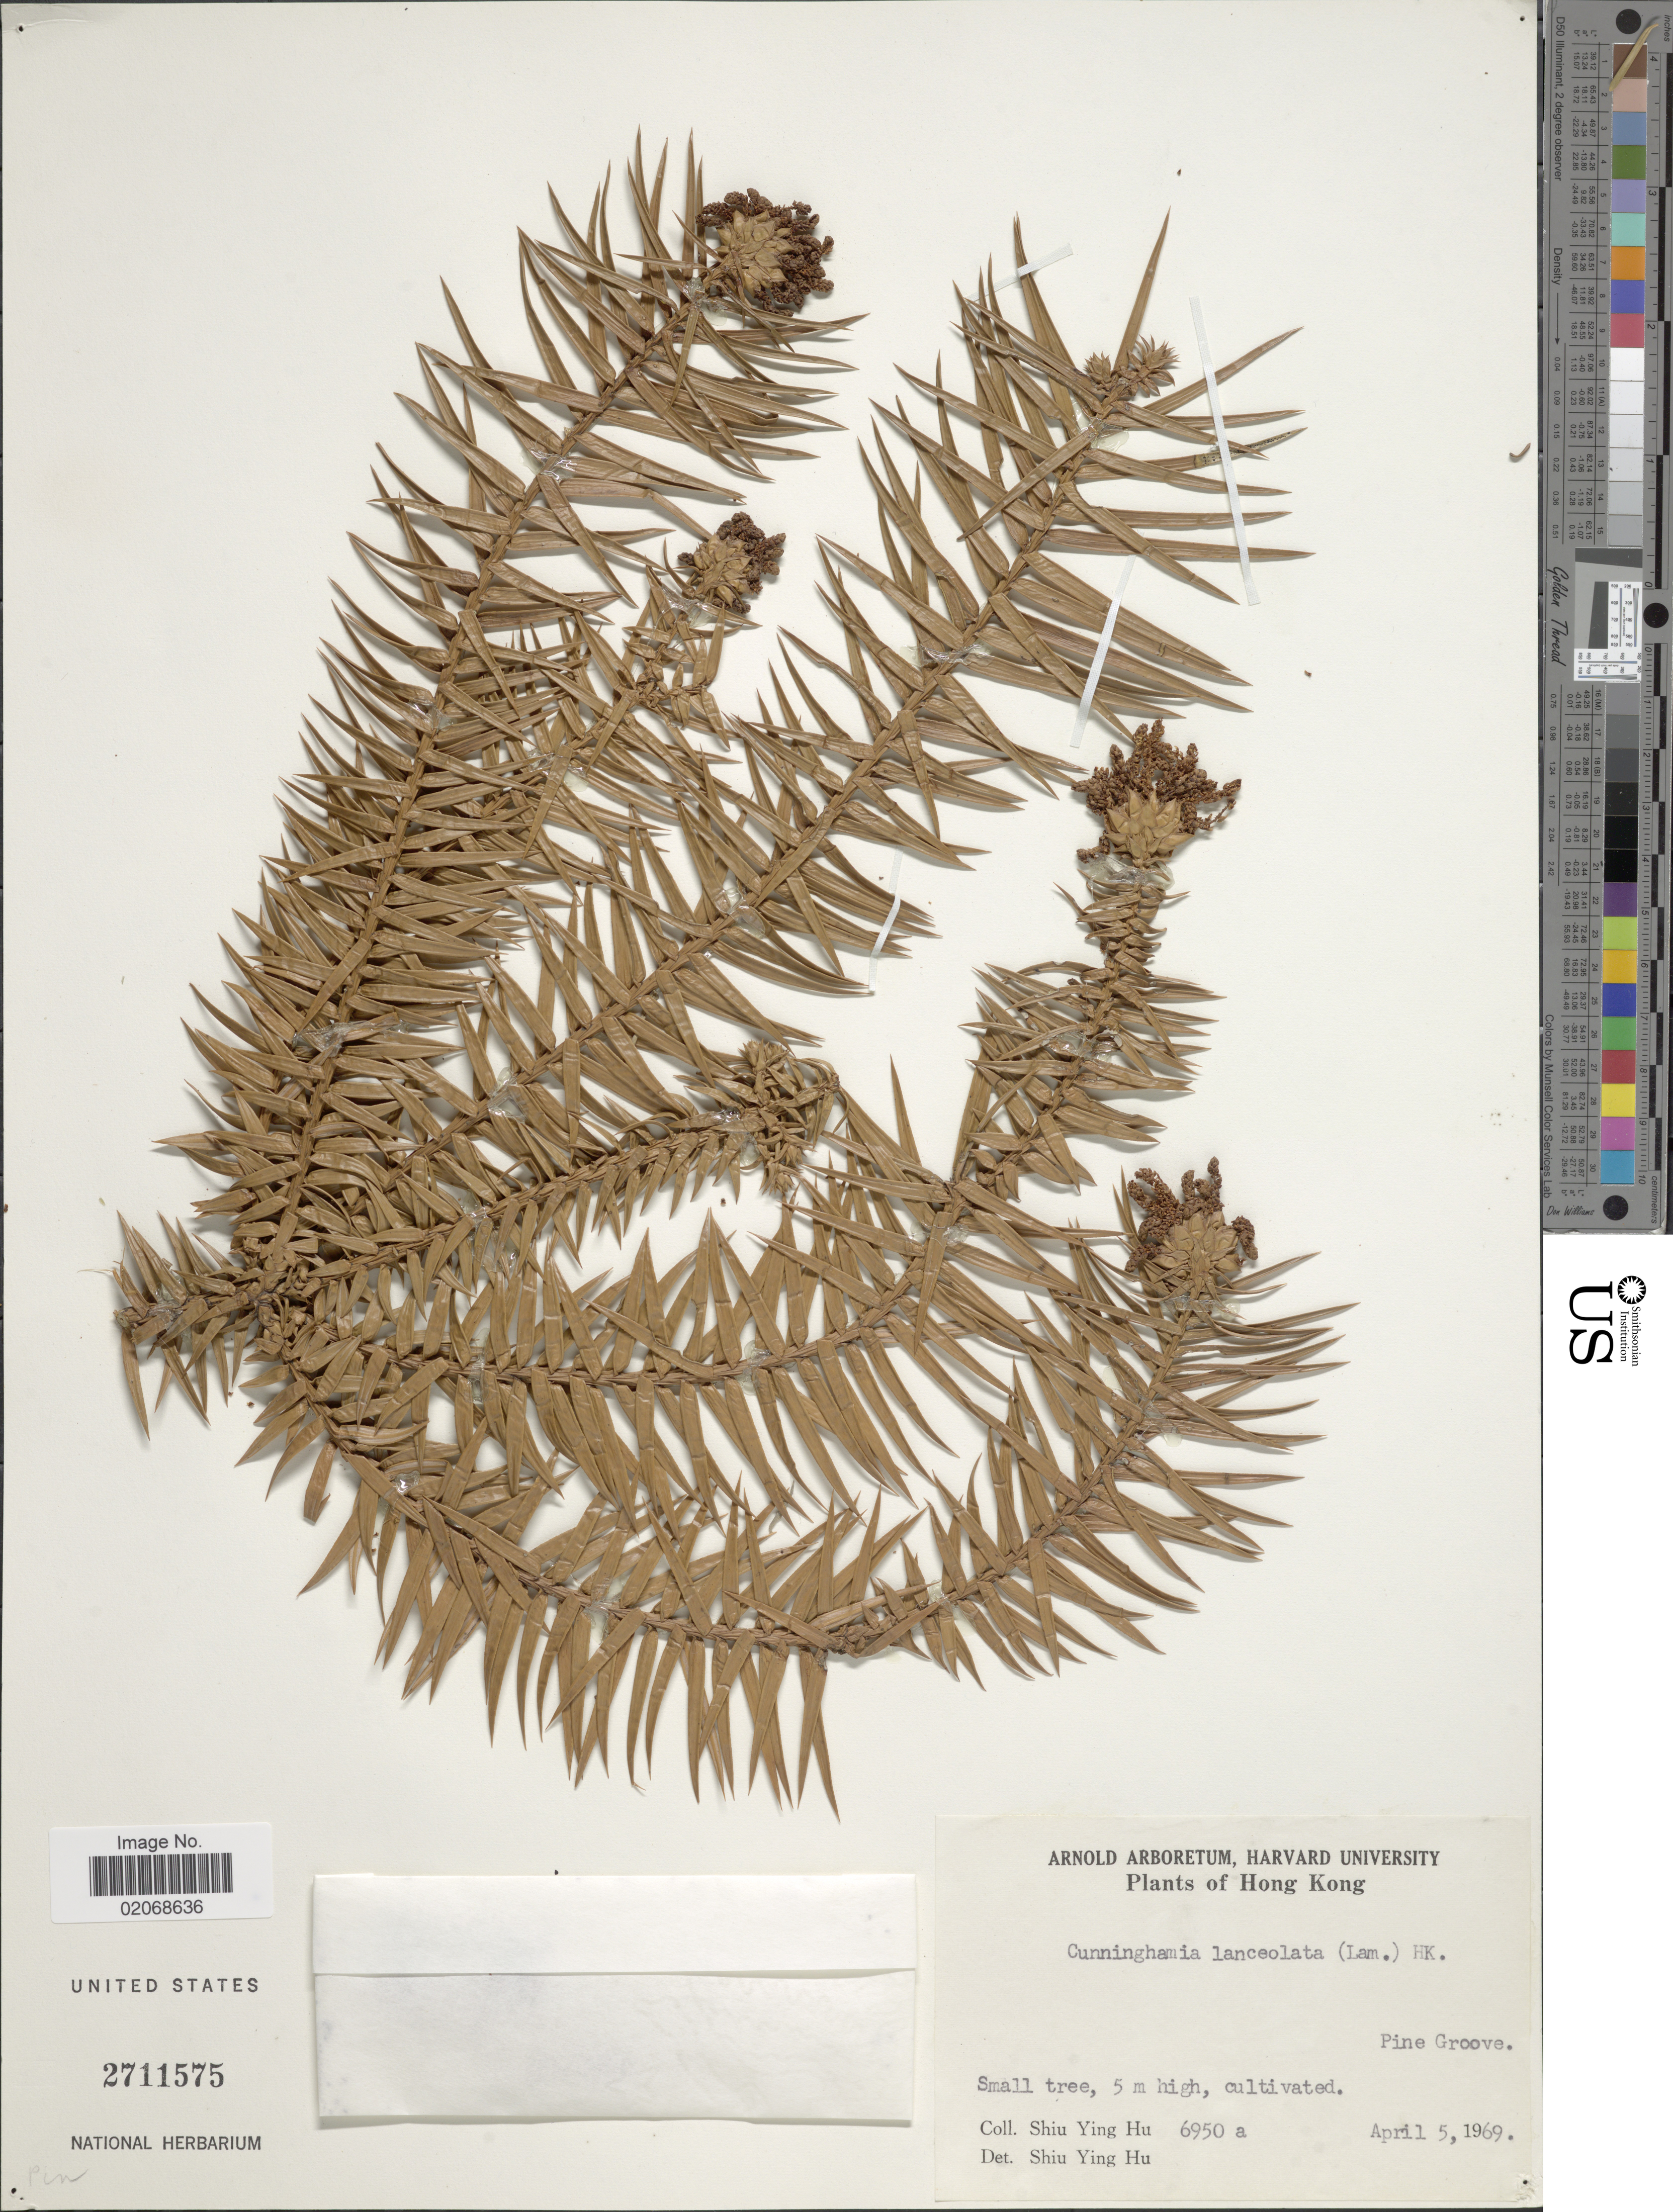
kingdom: Plantae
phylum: Tracheophyta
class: Pinopsida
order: Pinales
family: Cupressaceae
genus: Cunninghamia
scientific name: Cunninghamia lanceolata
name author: (Lamb.) Hook.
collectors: S. Y. Hu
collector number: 6950a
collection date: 1969-04-05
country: China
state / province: Hong Kong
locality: Pine Groove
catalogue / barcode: US 2711575